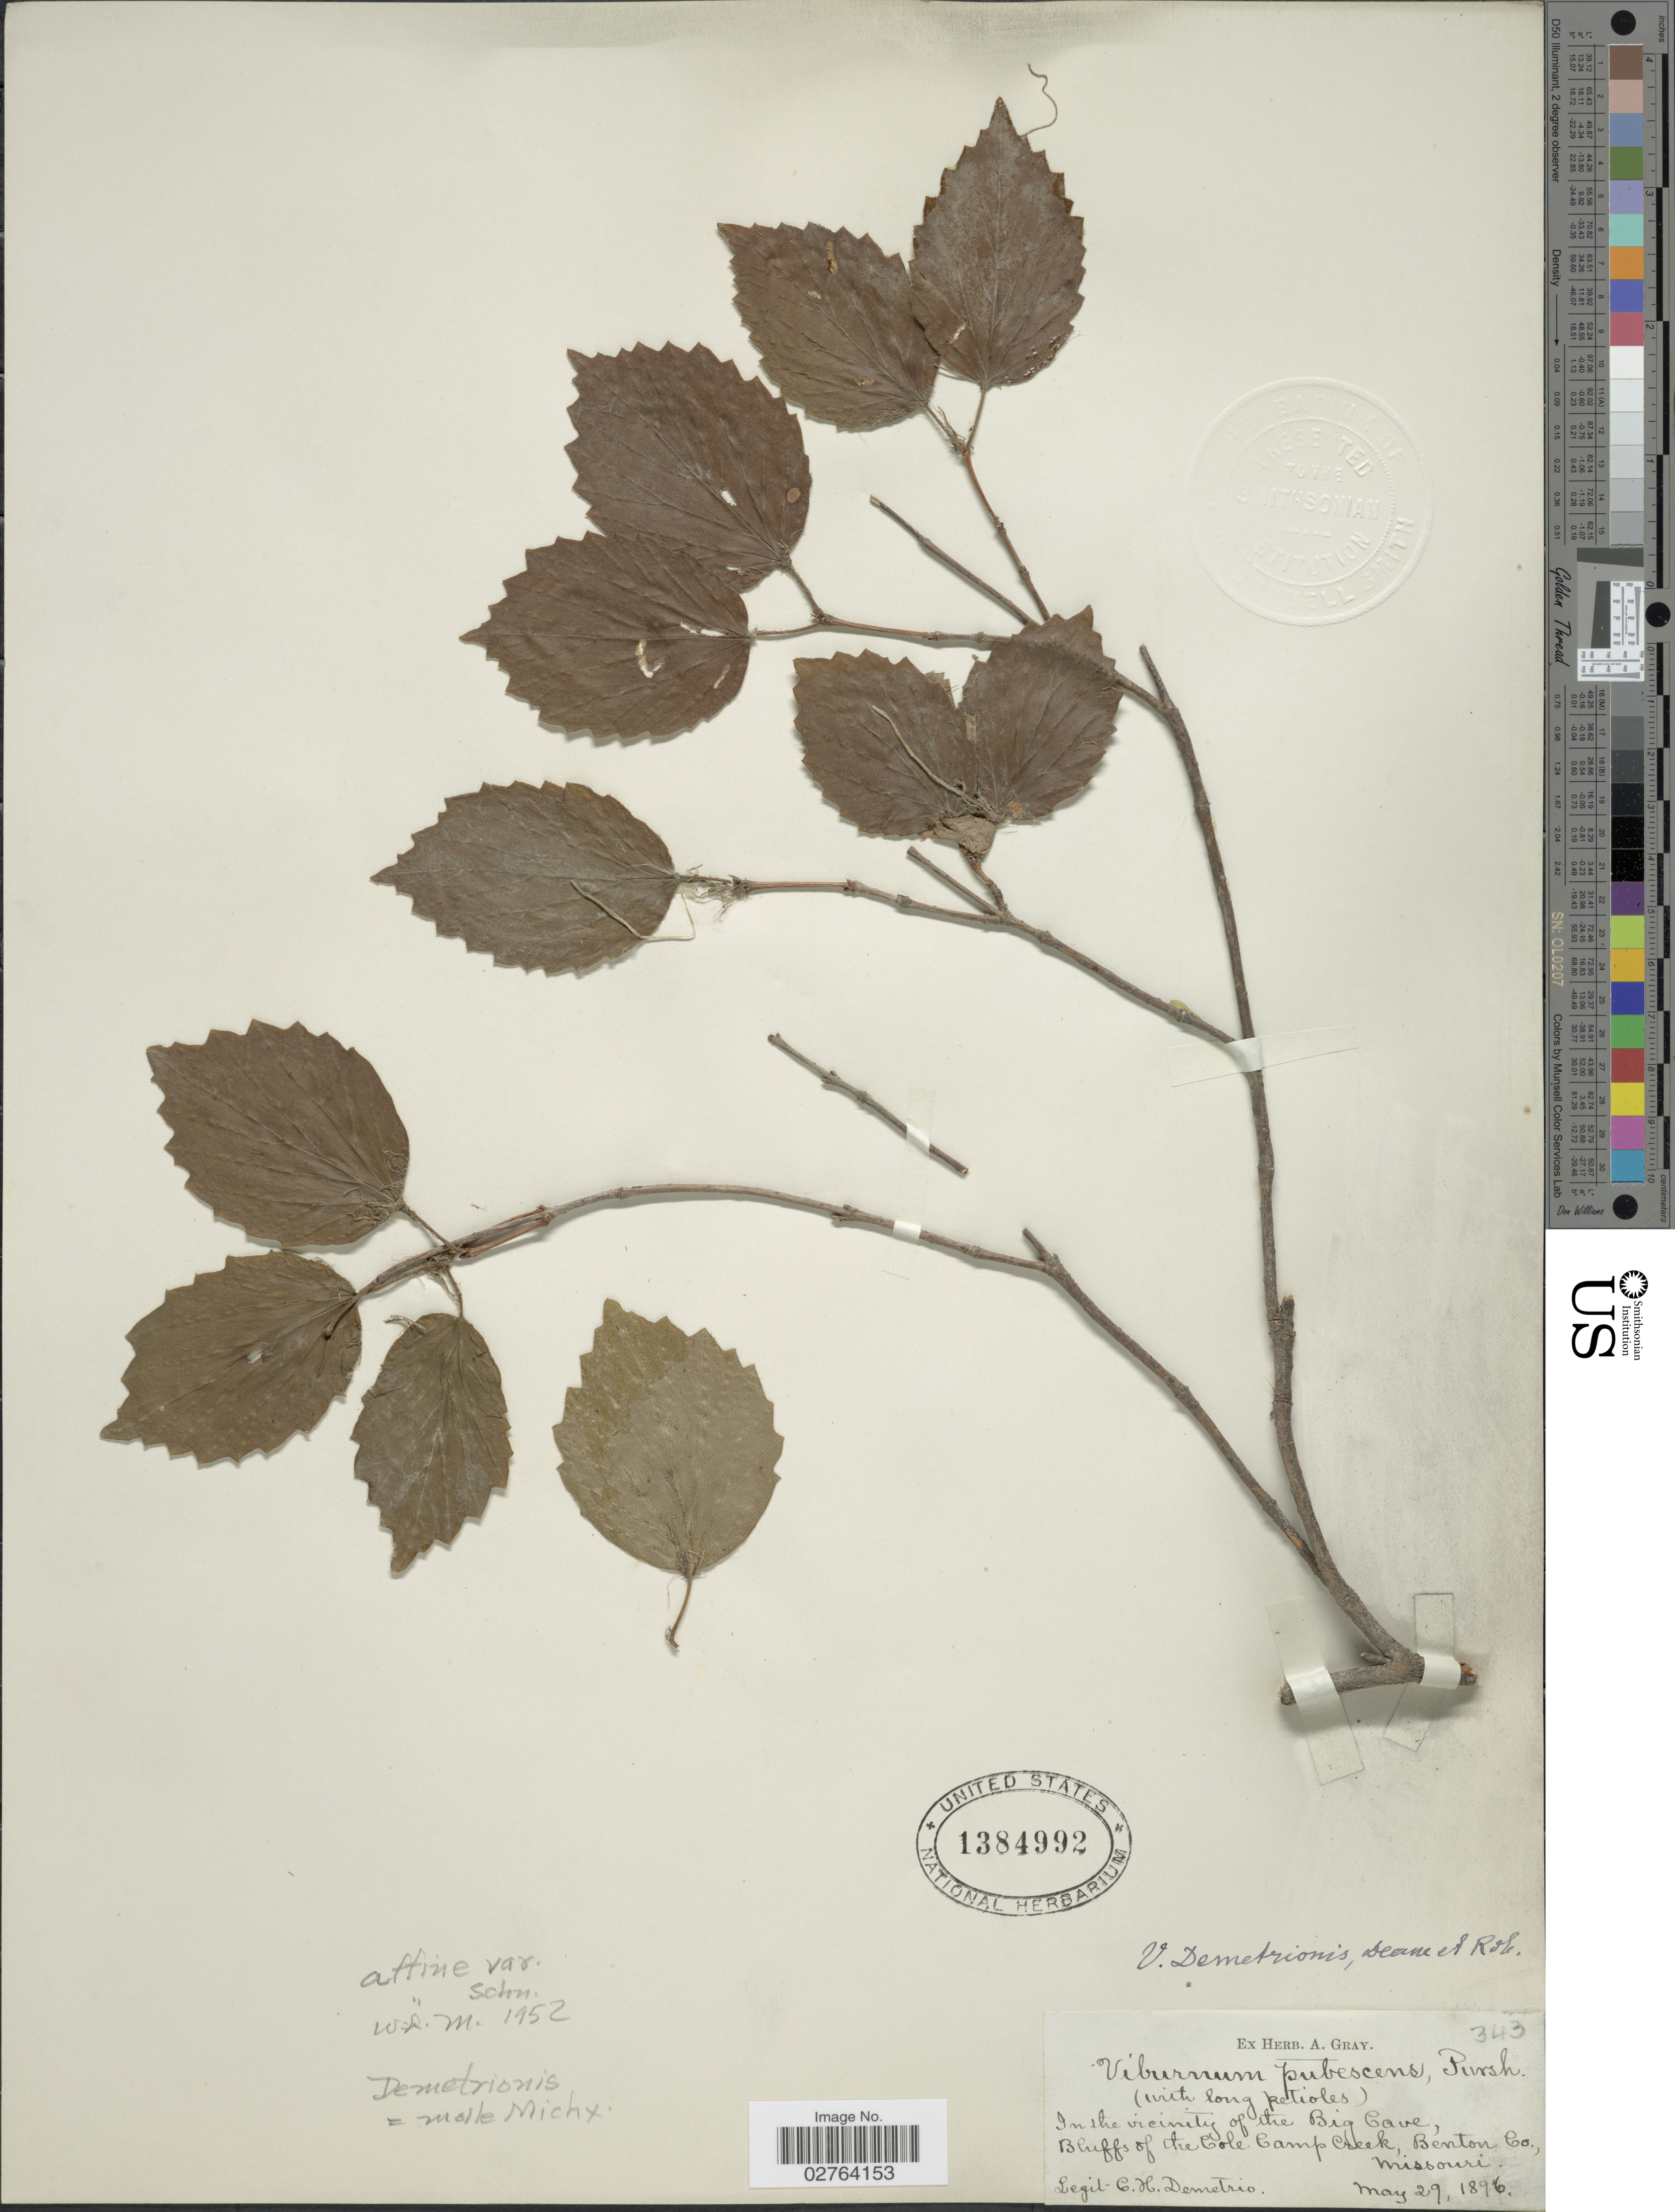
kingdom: Plantae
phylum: Tracheophyta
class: Magnoliopsida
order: Dipsacales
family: Viburnaceae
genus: Viburnum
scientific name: Viburnum rafinesqueanum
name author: Schult.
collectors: C. Demetrio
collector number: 343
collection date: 1896-05-29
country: United States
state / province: Missouri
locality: In the vicinity of the Big Cave, Bluffs of the Cole Camp Creek, Benton Co.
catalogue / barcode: US 1384992